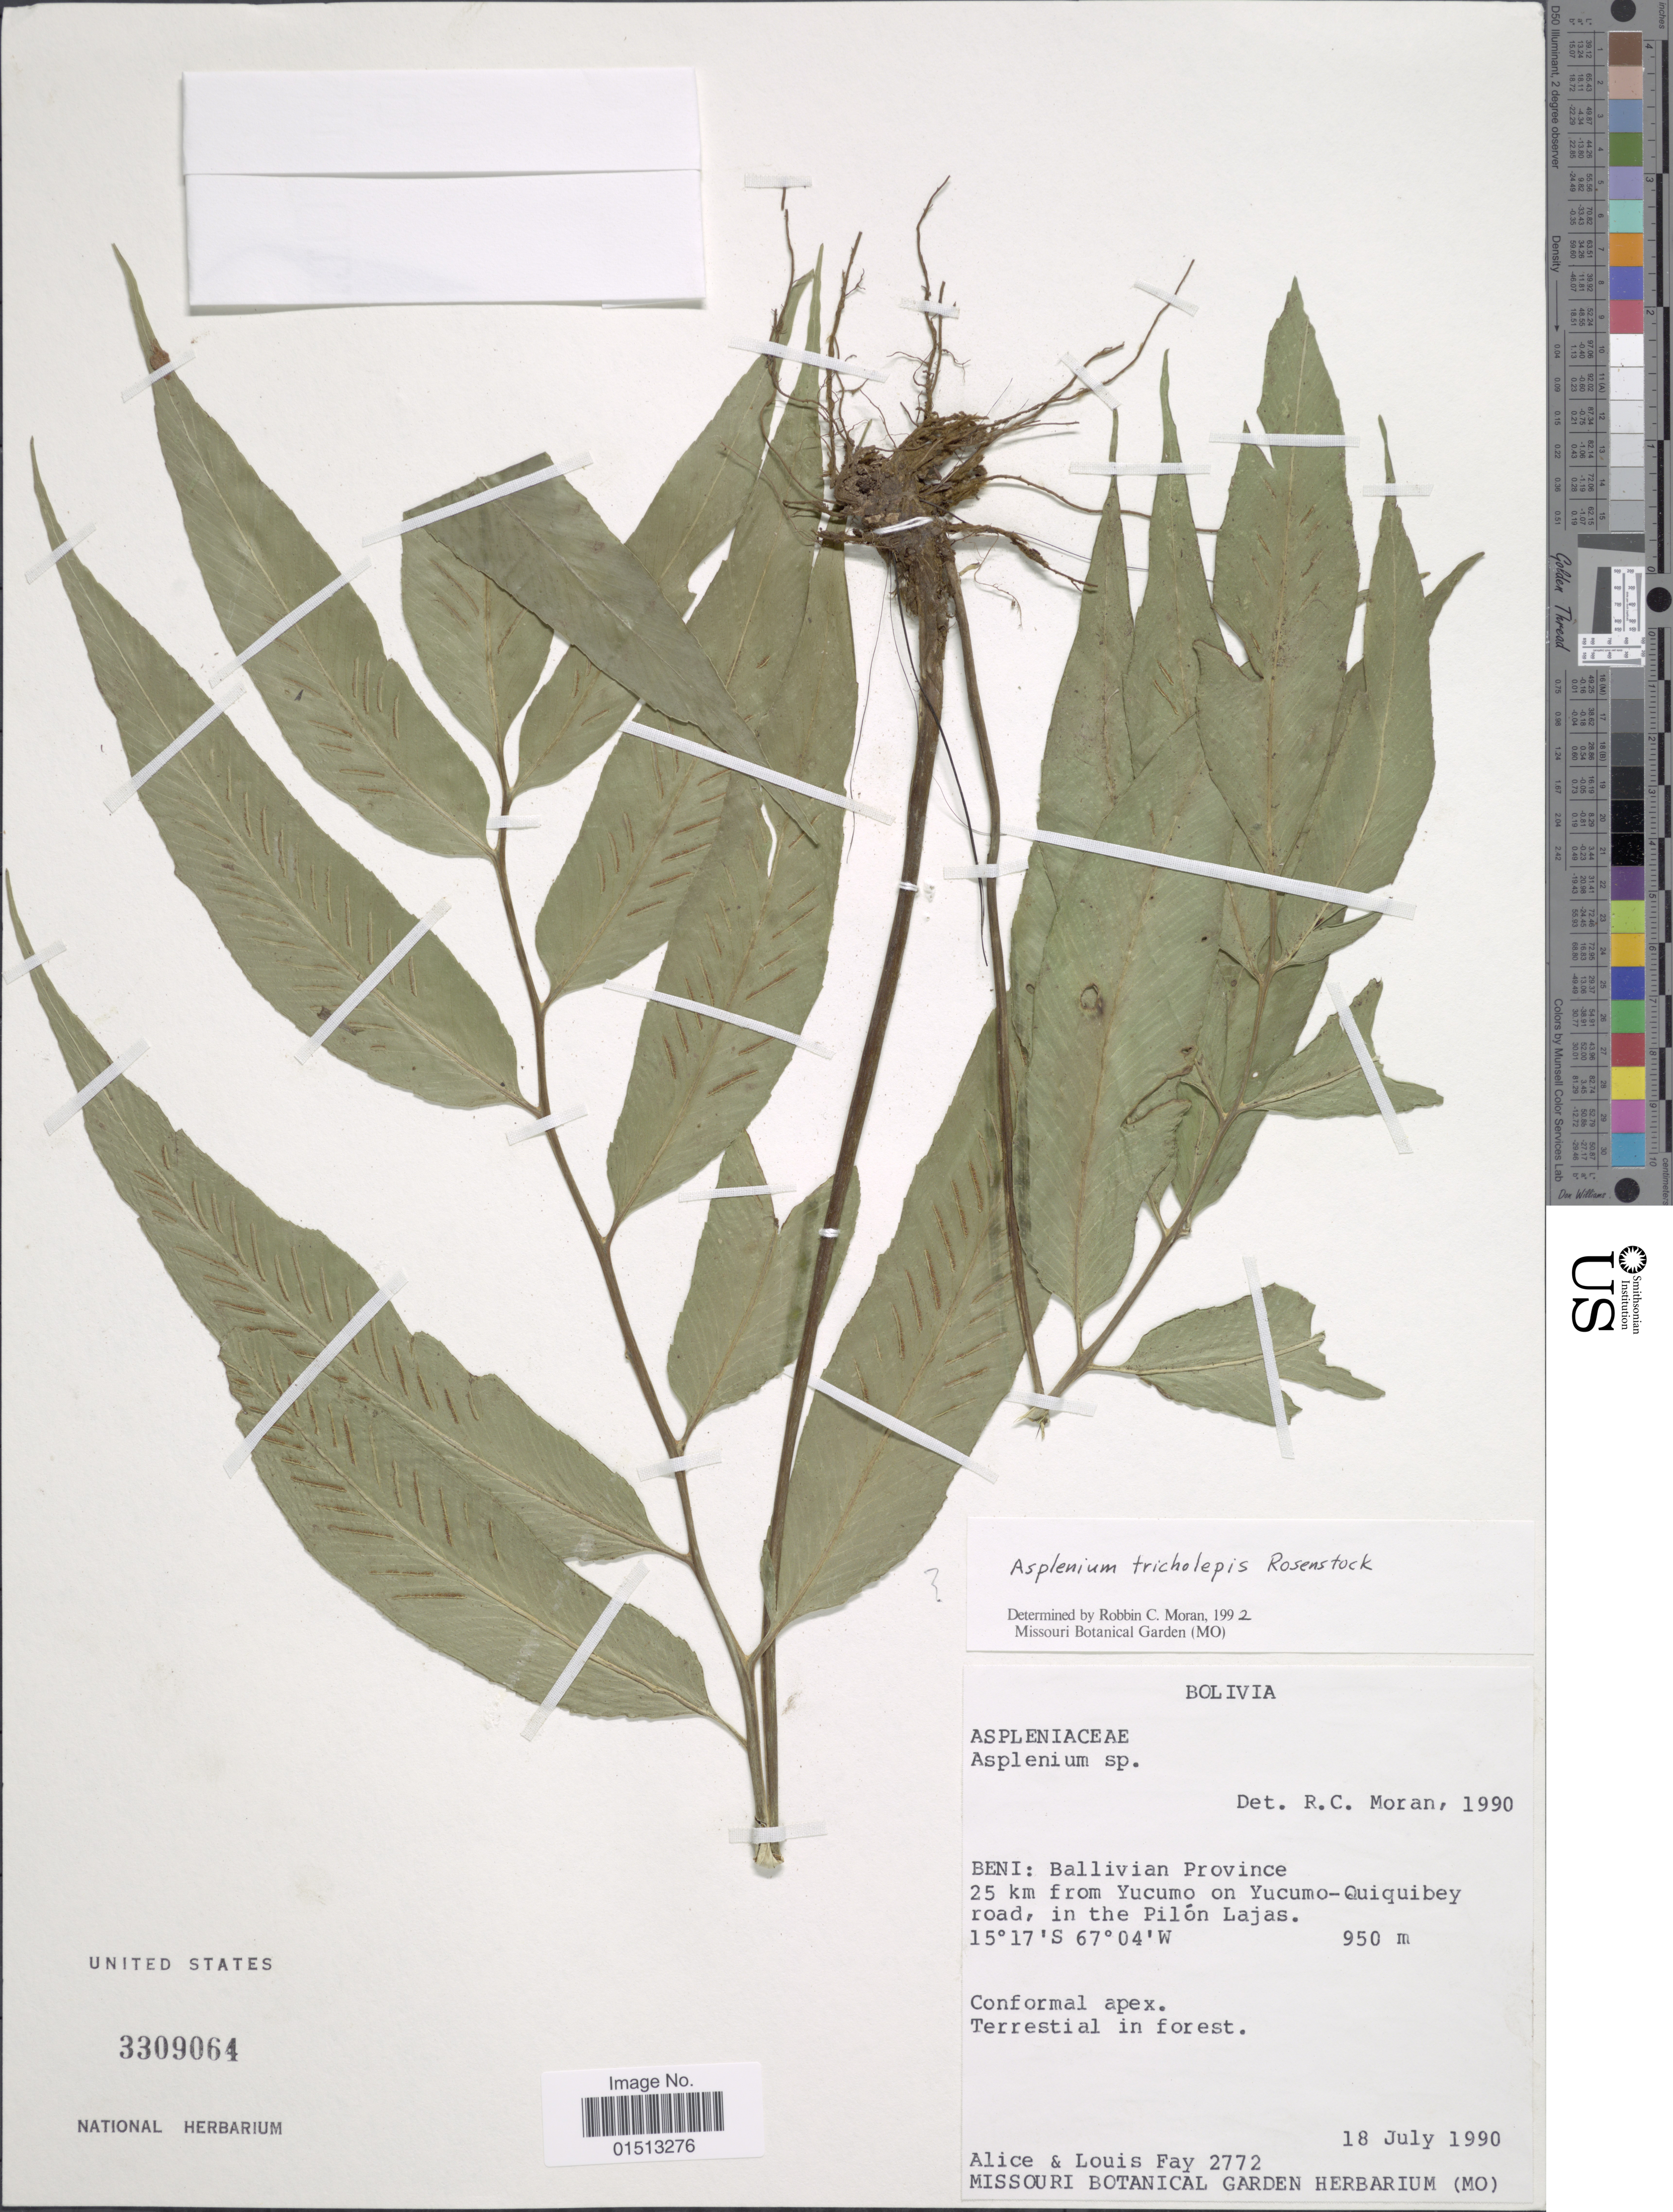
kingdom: Plantae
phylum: Tracheophyta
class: Polypodiopsida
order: Polypodiales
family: Aspleniaceae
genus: Asplenium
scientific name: Asplenium tricholepis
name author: Rosenst.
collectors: A. Fay & L. Fay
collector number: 2772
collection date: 1990-07-18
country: Bolivia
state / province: Beni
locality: Ballivian Province, 25 km from Yucumo on Yucumo-Quiquibey road, in the Pilón Lajas.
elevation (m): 950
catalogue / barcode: US 3309064